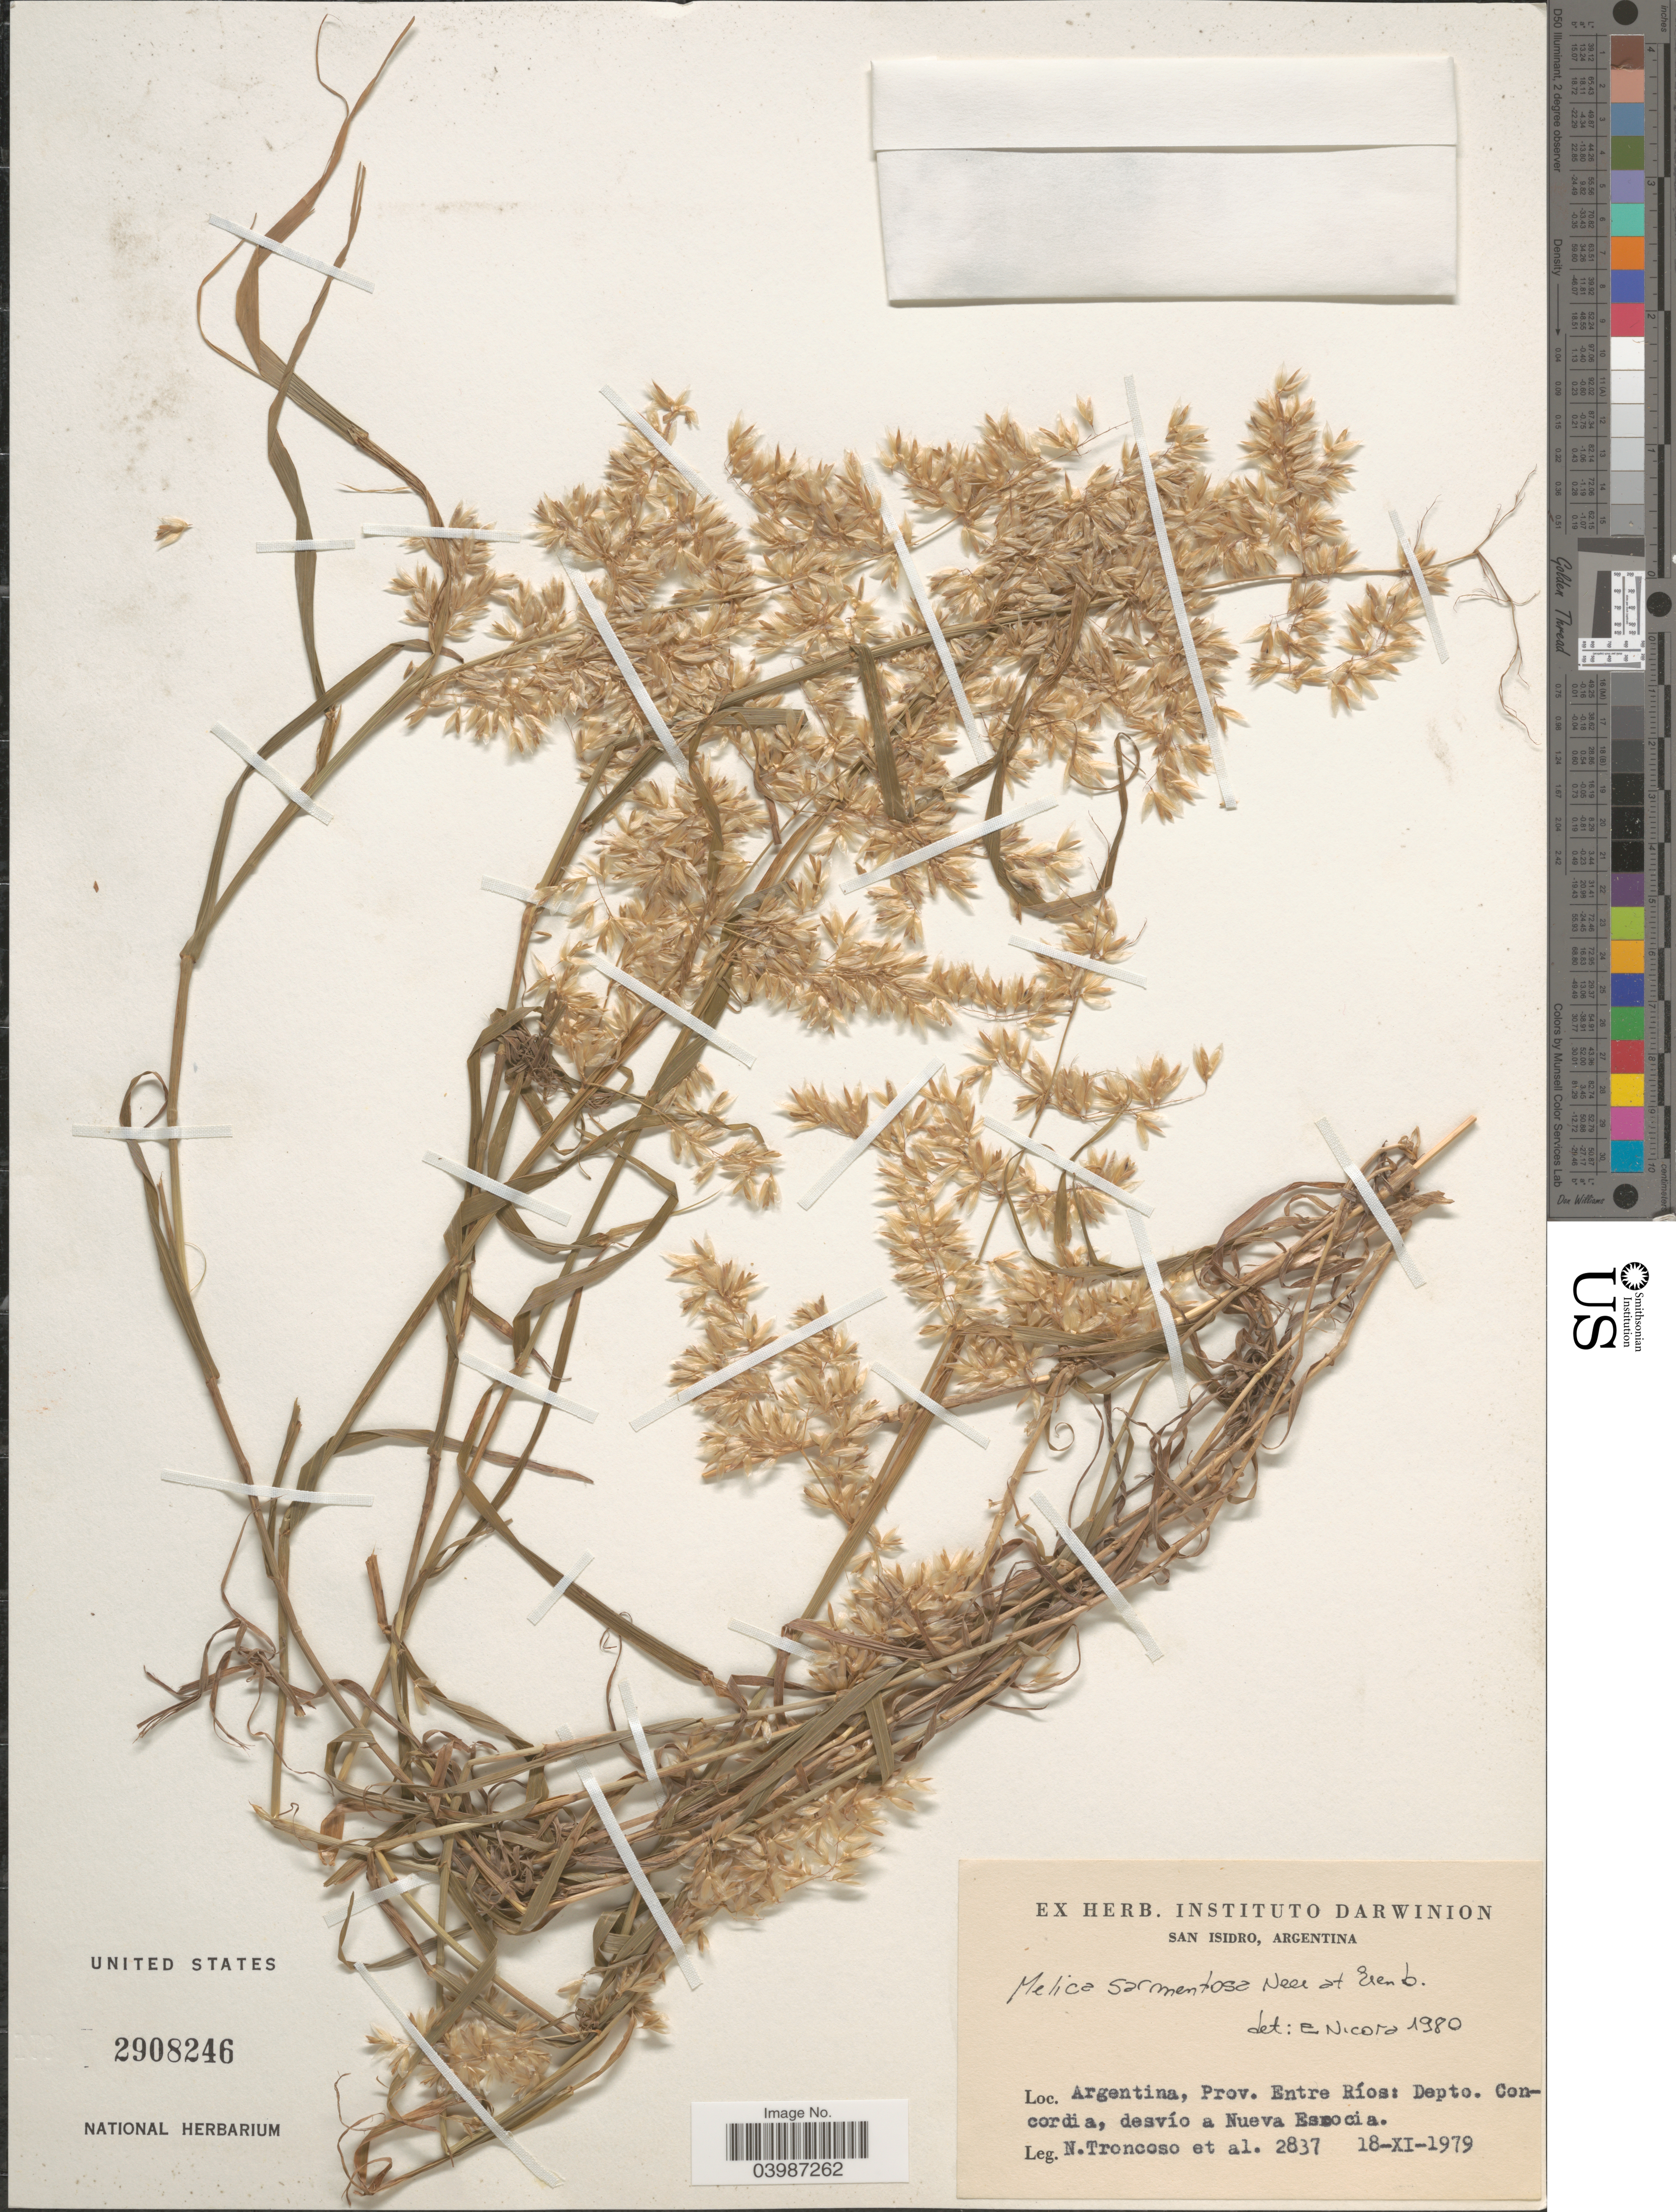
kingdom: Plantae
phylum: Tracheophyta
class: Liliopsida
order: Poales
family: Poaceae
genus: Melica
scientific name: Melica sarmentosa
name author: Nees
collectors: N. Troncoso & et al.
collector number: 2837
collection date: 1979-11-18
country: Argentina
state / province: Entre Rios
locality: San Isidro. Depto. Concordia, desvío a Nueva Espocia.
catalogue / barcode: US 2908246